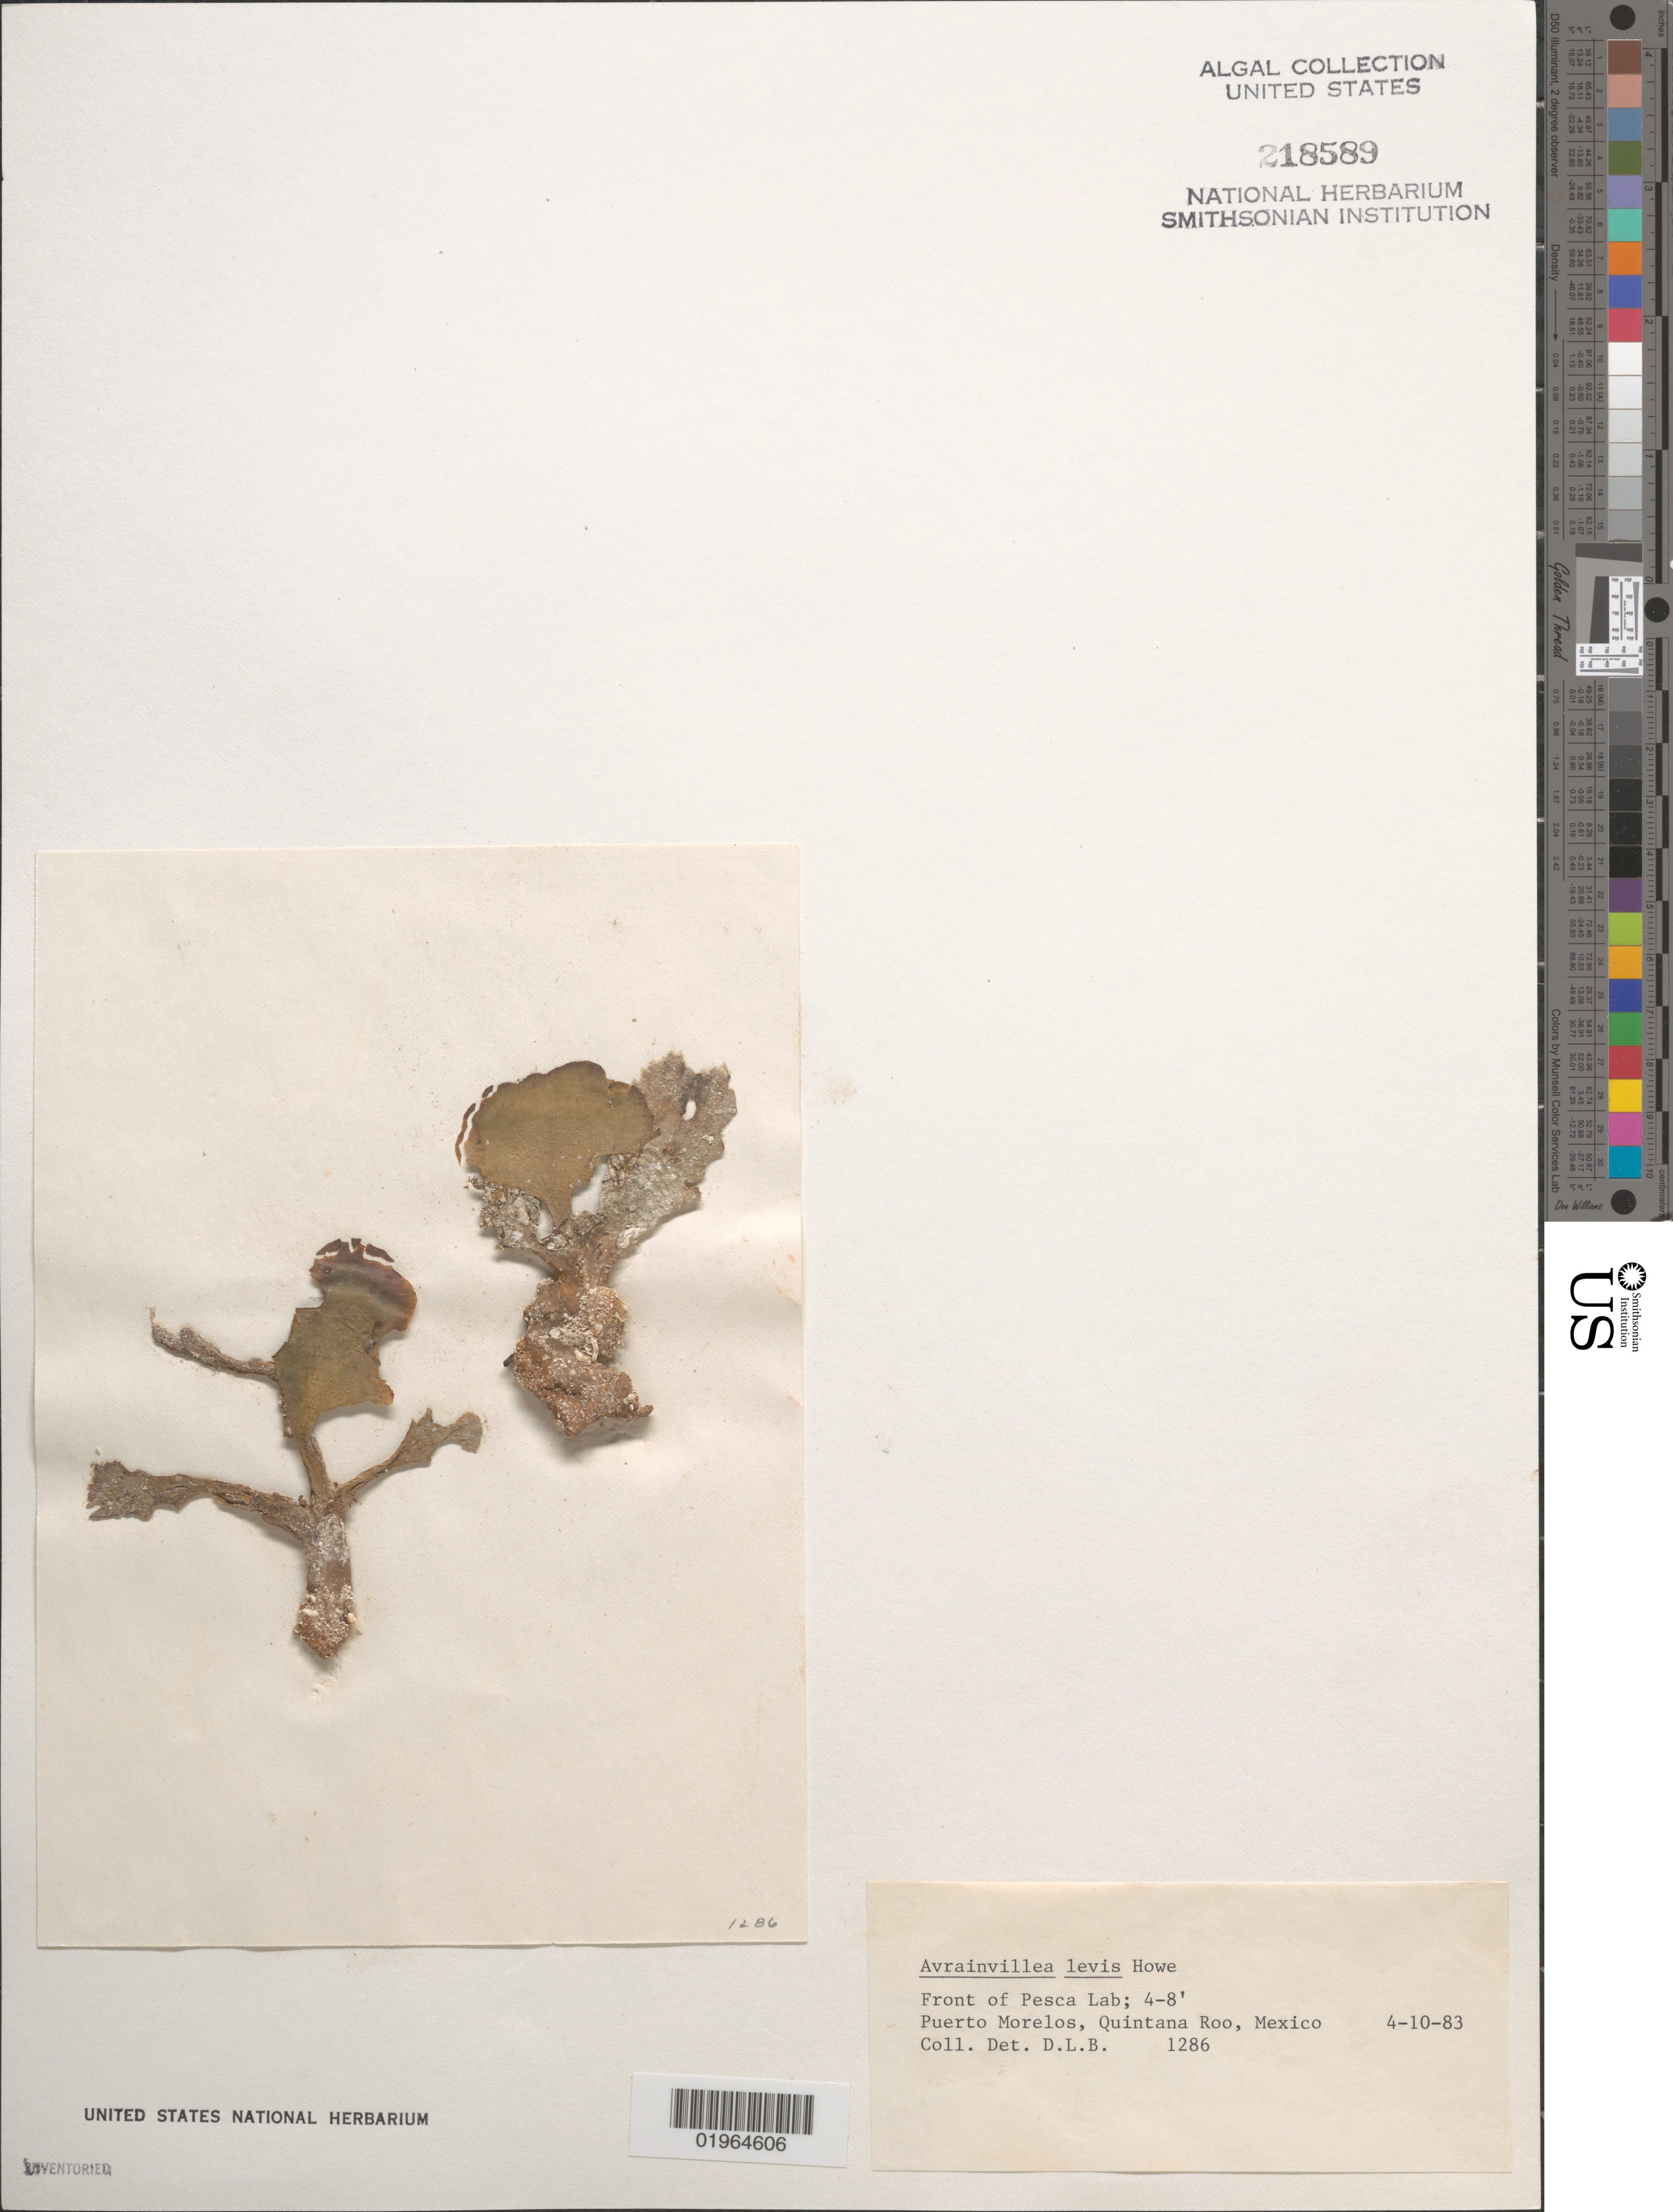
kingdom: Plantae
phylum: Chlorophyta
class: Ulvophyceae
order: Bryopsidales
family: Dichotomosiphonaceae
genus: Avrainvillea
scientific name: Avrainvillea levis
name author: M. Howe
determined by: Ballantine, D. L.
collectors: D.L. Ballantine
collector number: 1286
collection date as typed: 10 Apr 1983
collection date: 1983-04-10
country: Mexico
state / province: Quintana Roo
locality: Puerto Morelos, front of Pesca Laboratory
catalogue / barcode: US 218589